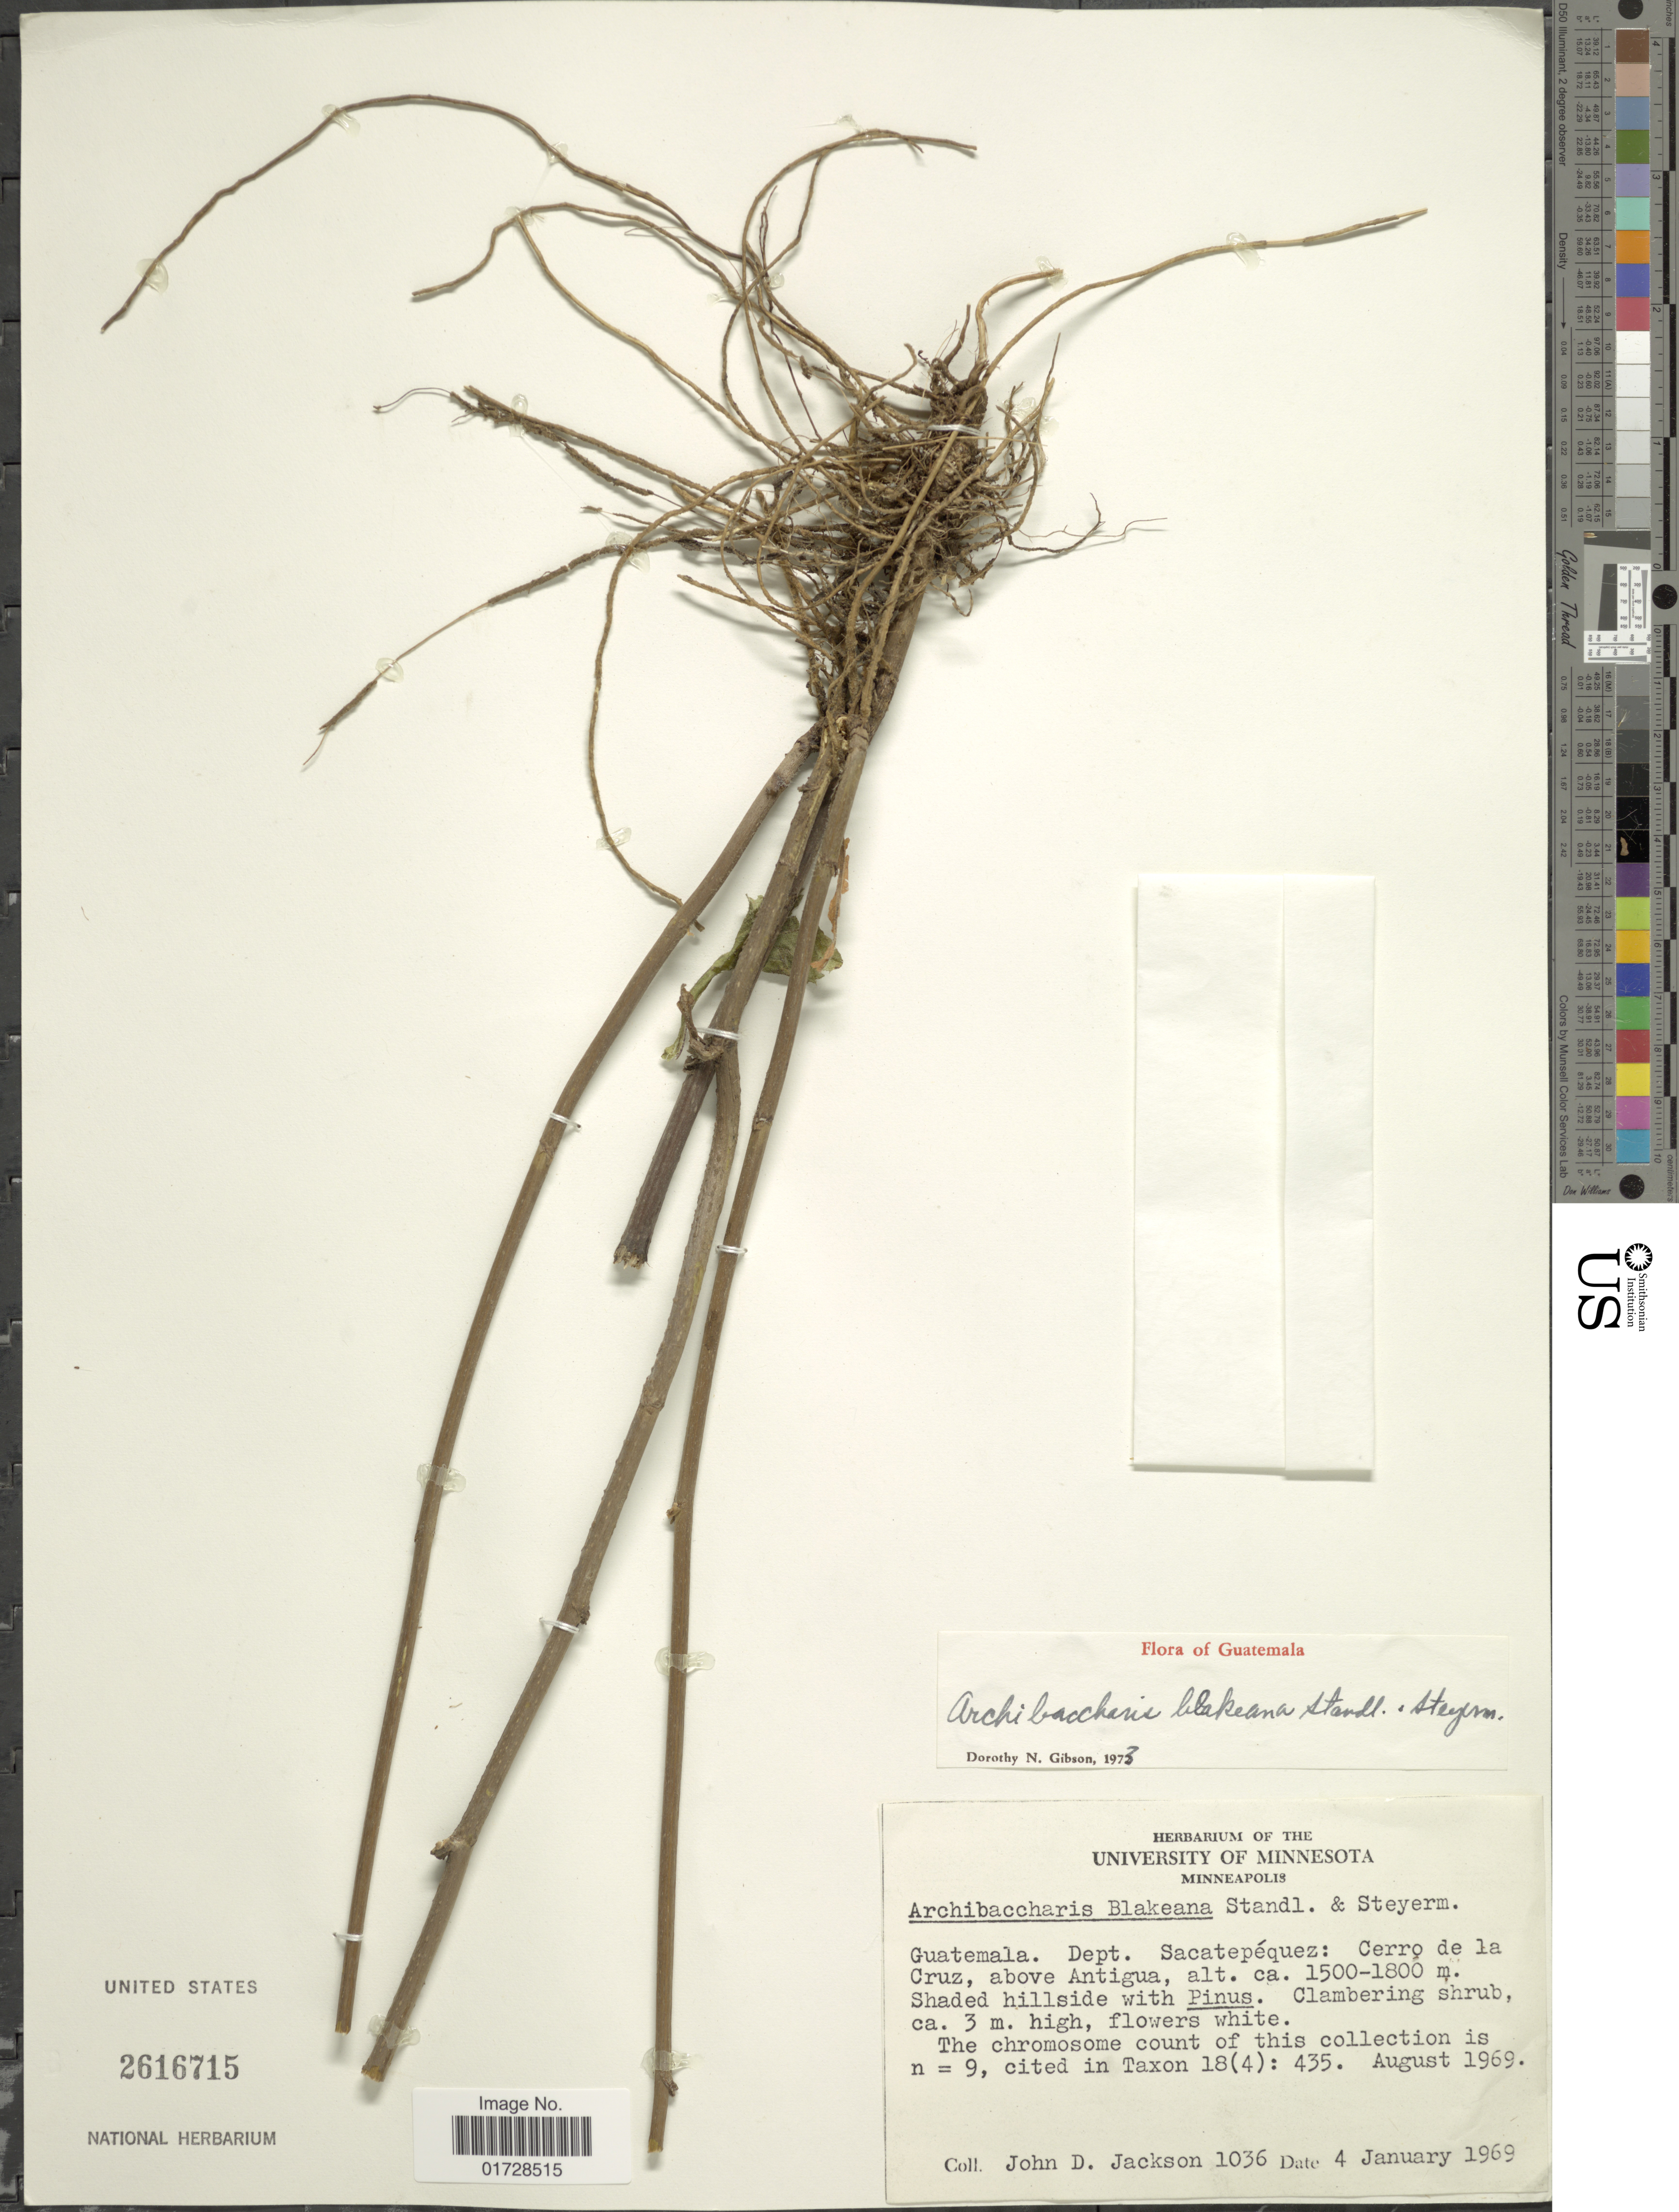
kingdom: Plantae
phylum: Tracheophyta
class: Magnoliopsida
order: Asterales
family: Asteraceae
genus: Archibaccharis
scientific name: Archibaccharis blakeana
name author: Standl. & Steyerm.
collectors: J. Jackson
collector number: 1036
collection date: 1969-01-04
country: Guatemala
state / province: Sacatepéquez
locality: Cerro de la Cruz, above Antigua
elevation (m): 1500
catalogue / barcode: US 2616715